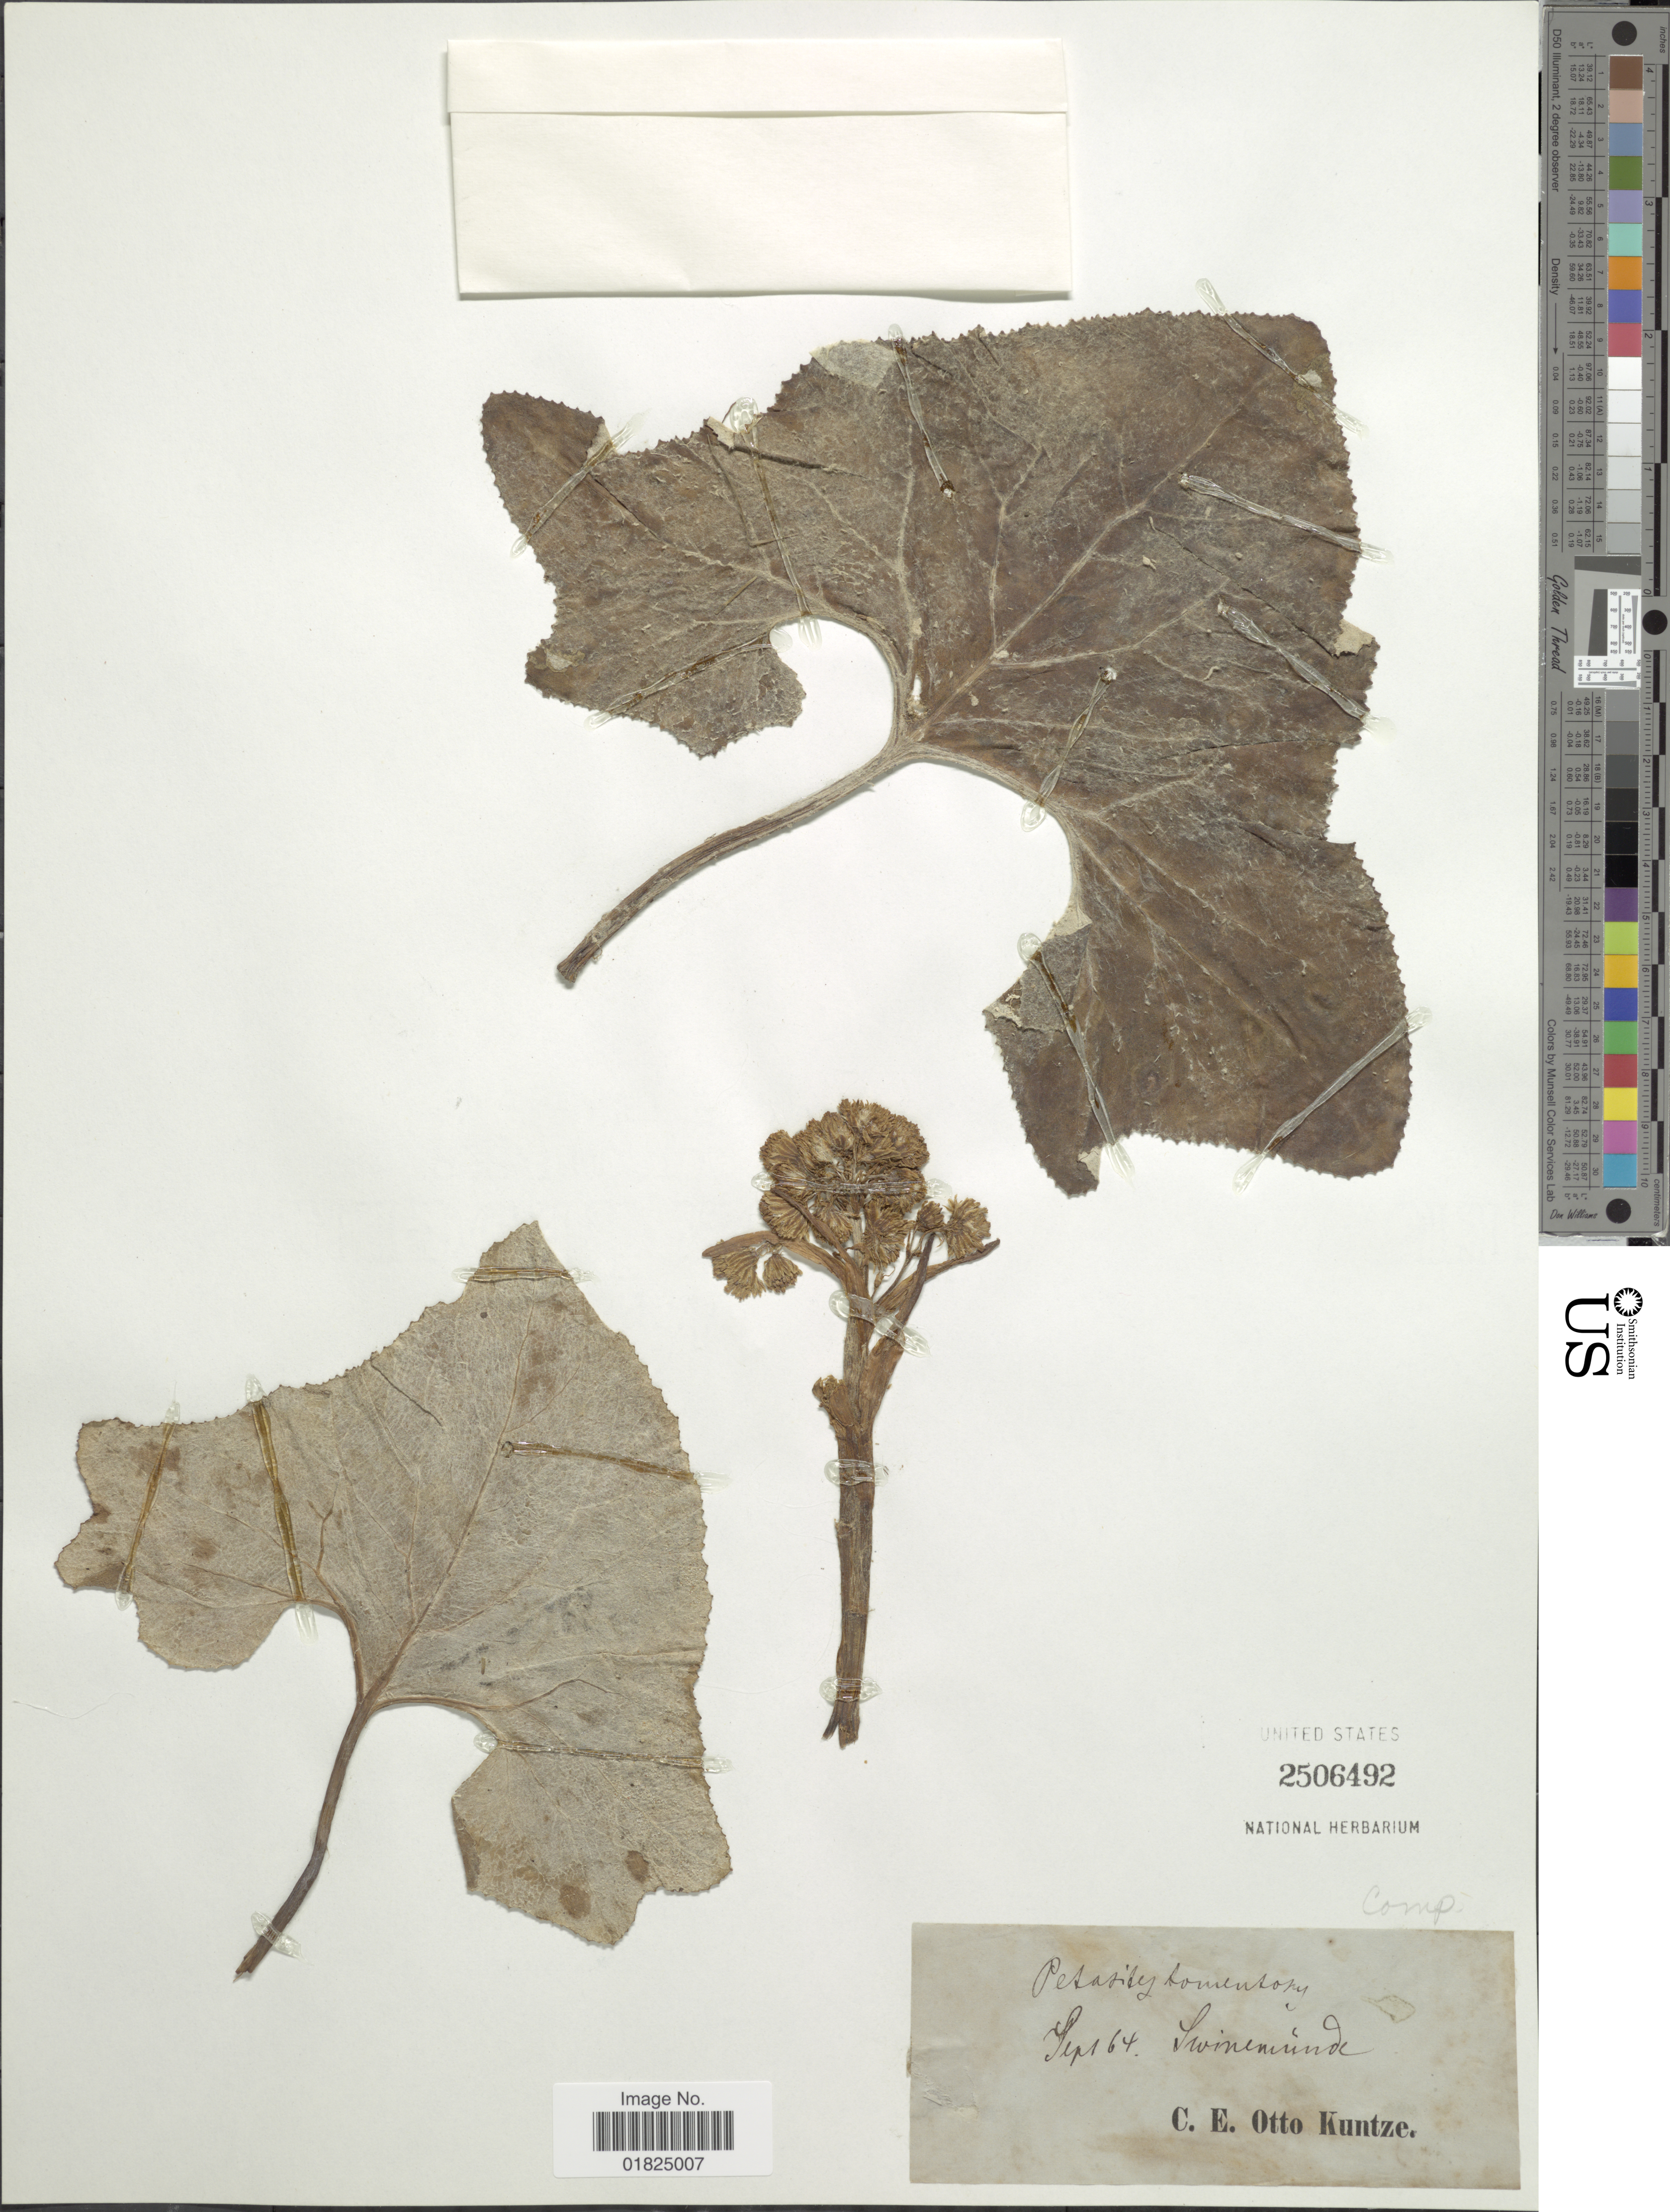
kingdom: Plantae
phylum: Tracheophyta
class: Magnoliopsida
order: Asterales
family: Asteraceae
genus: Petasites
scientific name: Petasites spurius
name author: (Retz.) Rchb.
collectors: C.E.O. Kuntze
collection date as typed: Transcribed d/m/y: /9/64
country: Poland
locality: Swinemünde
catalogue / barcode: US 2506492